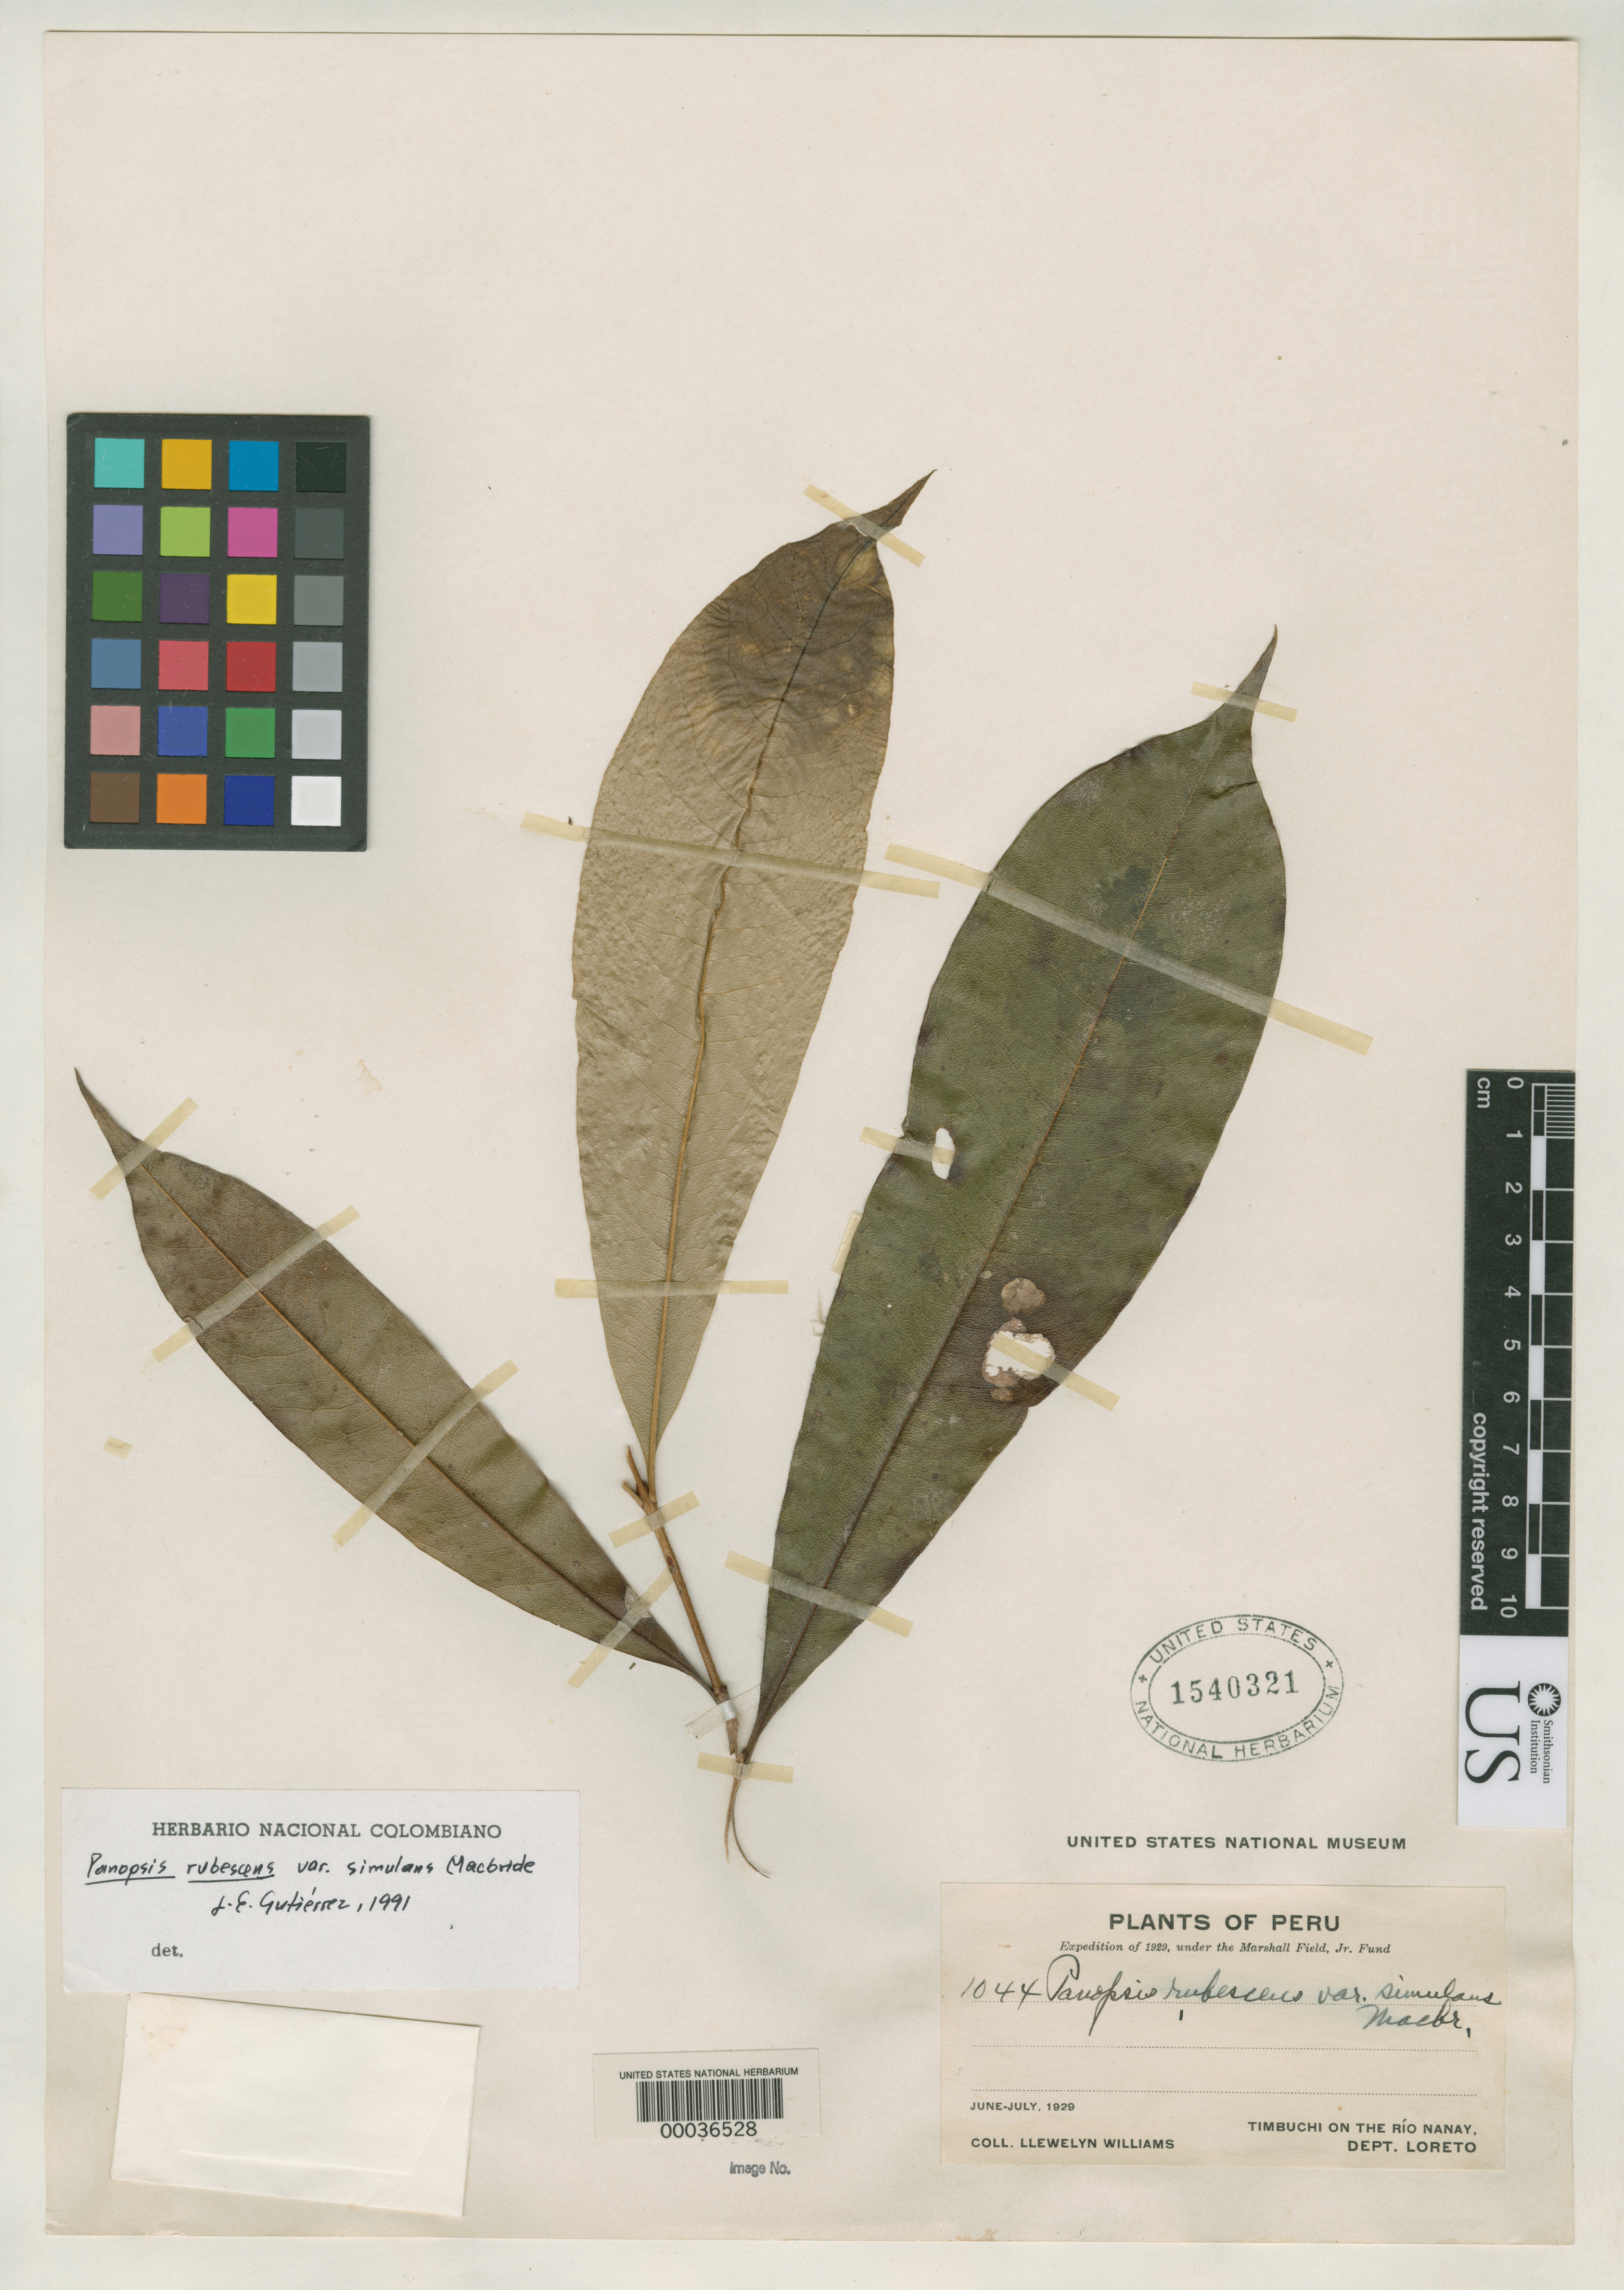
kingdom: Plantae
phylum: Tracheophyta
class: Magnoliopsida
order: Proteales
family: Proteaceae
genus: Panopsis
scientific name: Panopsis rubescens var. simulans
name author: J.F. Macbr.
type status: Isotype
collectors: Ll. Williams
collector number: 1044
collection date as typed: Jun 1929 to -- Jul 1929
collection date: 1929-06/1929-07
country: Peru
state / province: Loreto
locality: Timbruchi on the Rio Nanay.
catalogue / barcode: US 1540321